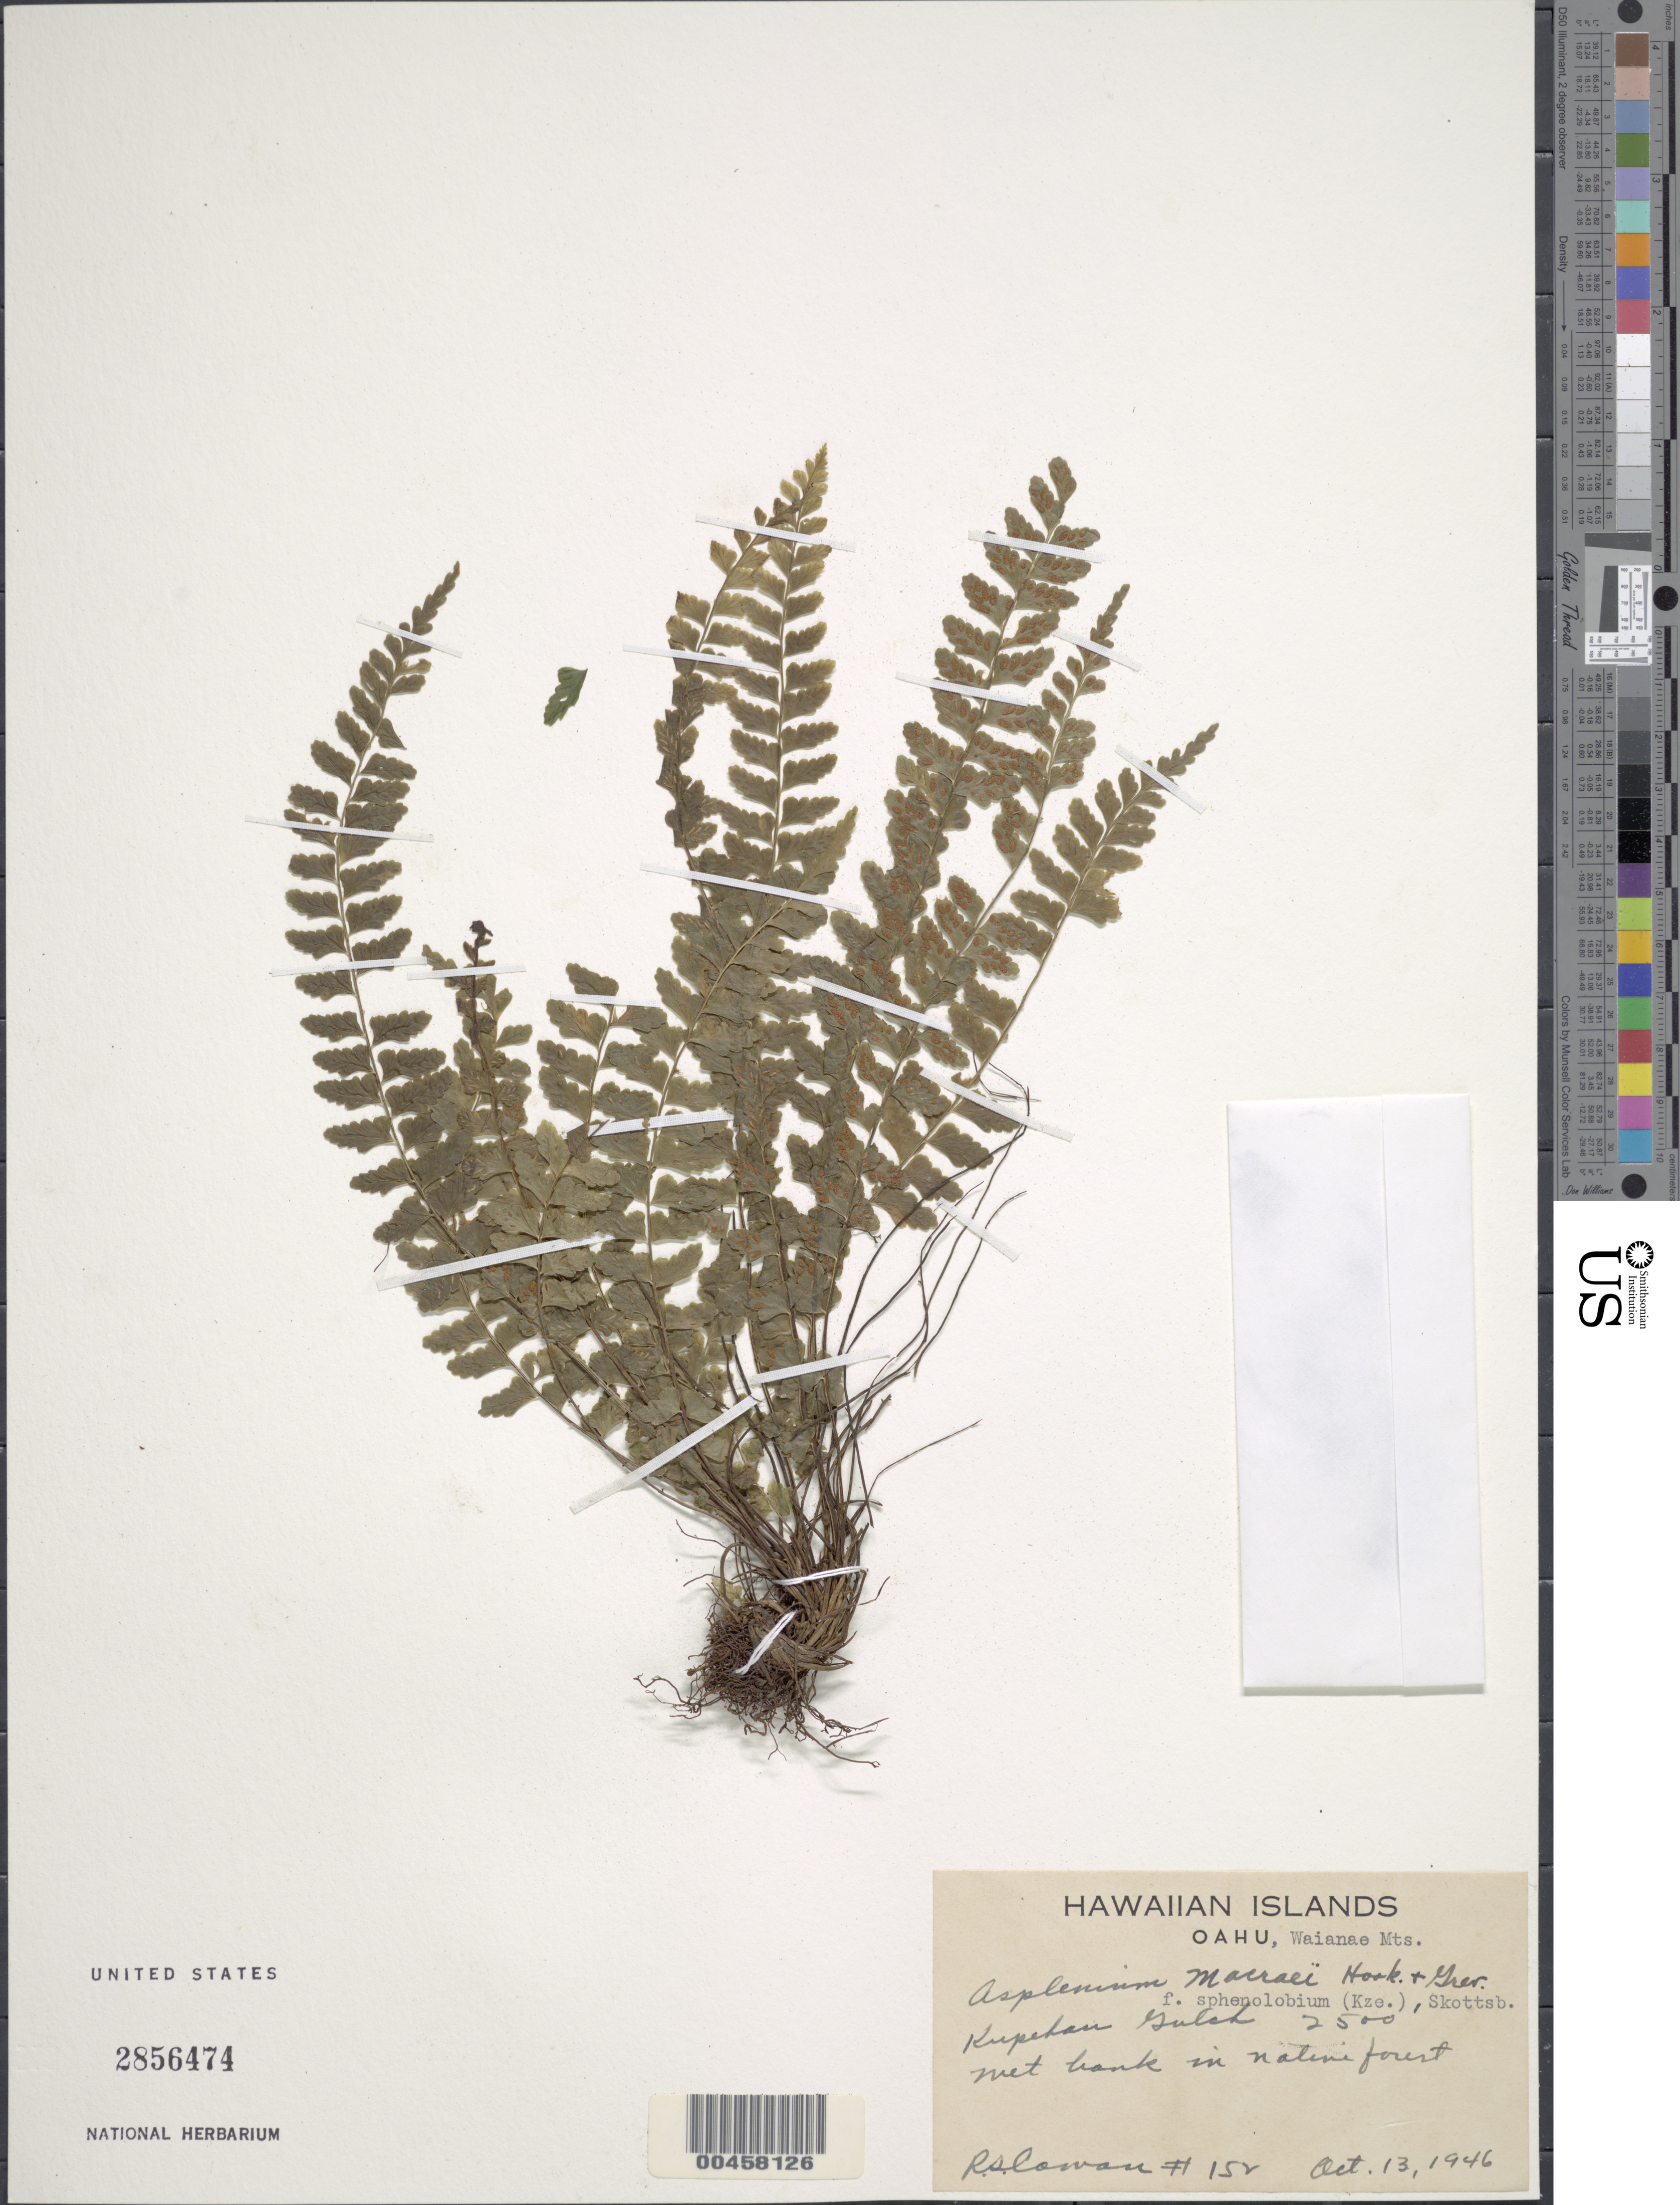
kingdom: Plantae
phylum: Tracheophyta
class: Polypodiopsida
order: Polypodiales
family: Aspleniaceae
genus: Asplenium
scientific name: Asplenium macraei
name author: Hook. & Grev.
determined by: Wagner, W. L., (BOT), Smithsonian Institution - National Museum of Natural History (UNITED STATES)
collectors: R. S. Cowan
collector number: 152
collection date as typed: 13 Oct 1946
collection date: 1946-10-13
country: United States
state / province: Hawaii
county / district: Honolulu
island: Oahu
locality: Kupehau Gulch, Waianae Mts.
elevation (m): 762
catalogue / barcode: US 2856474